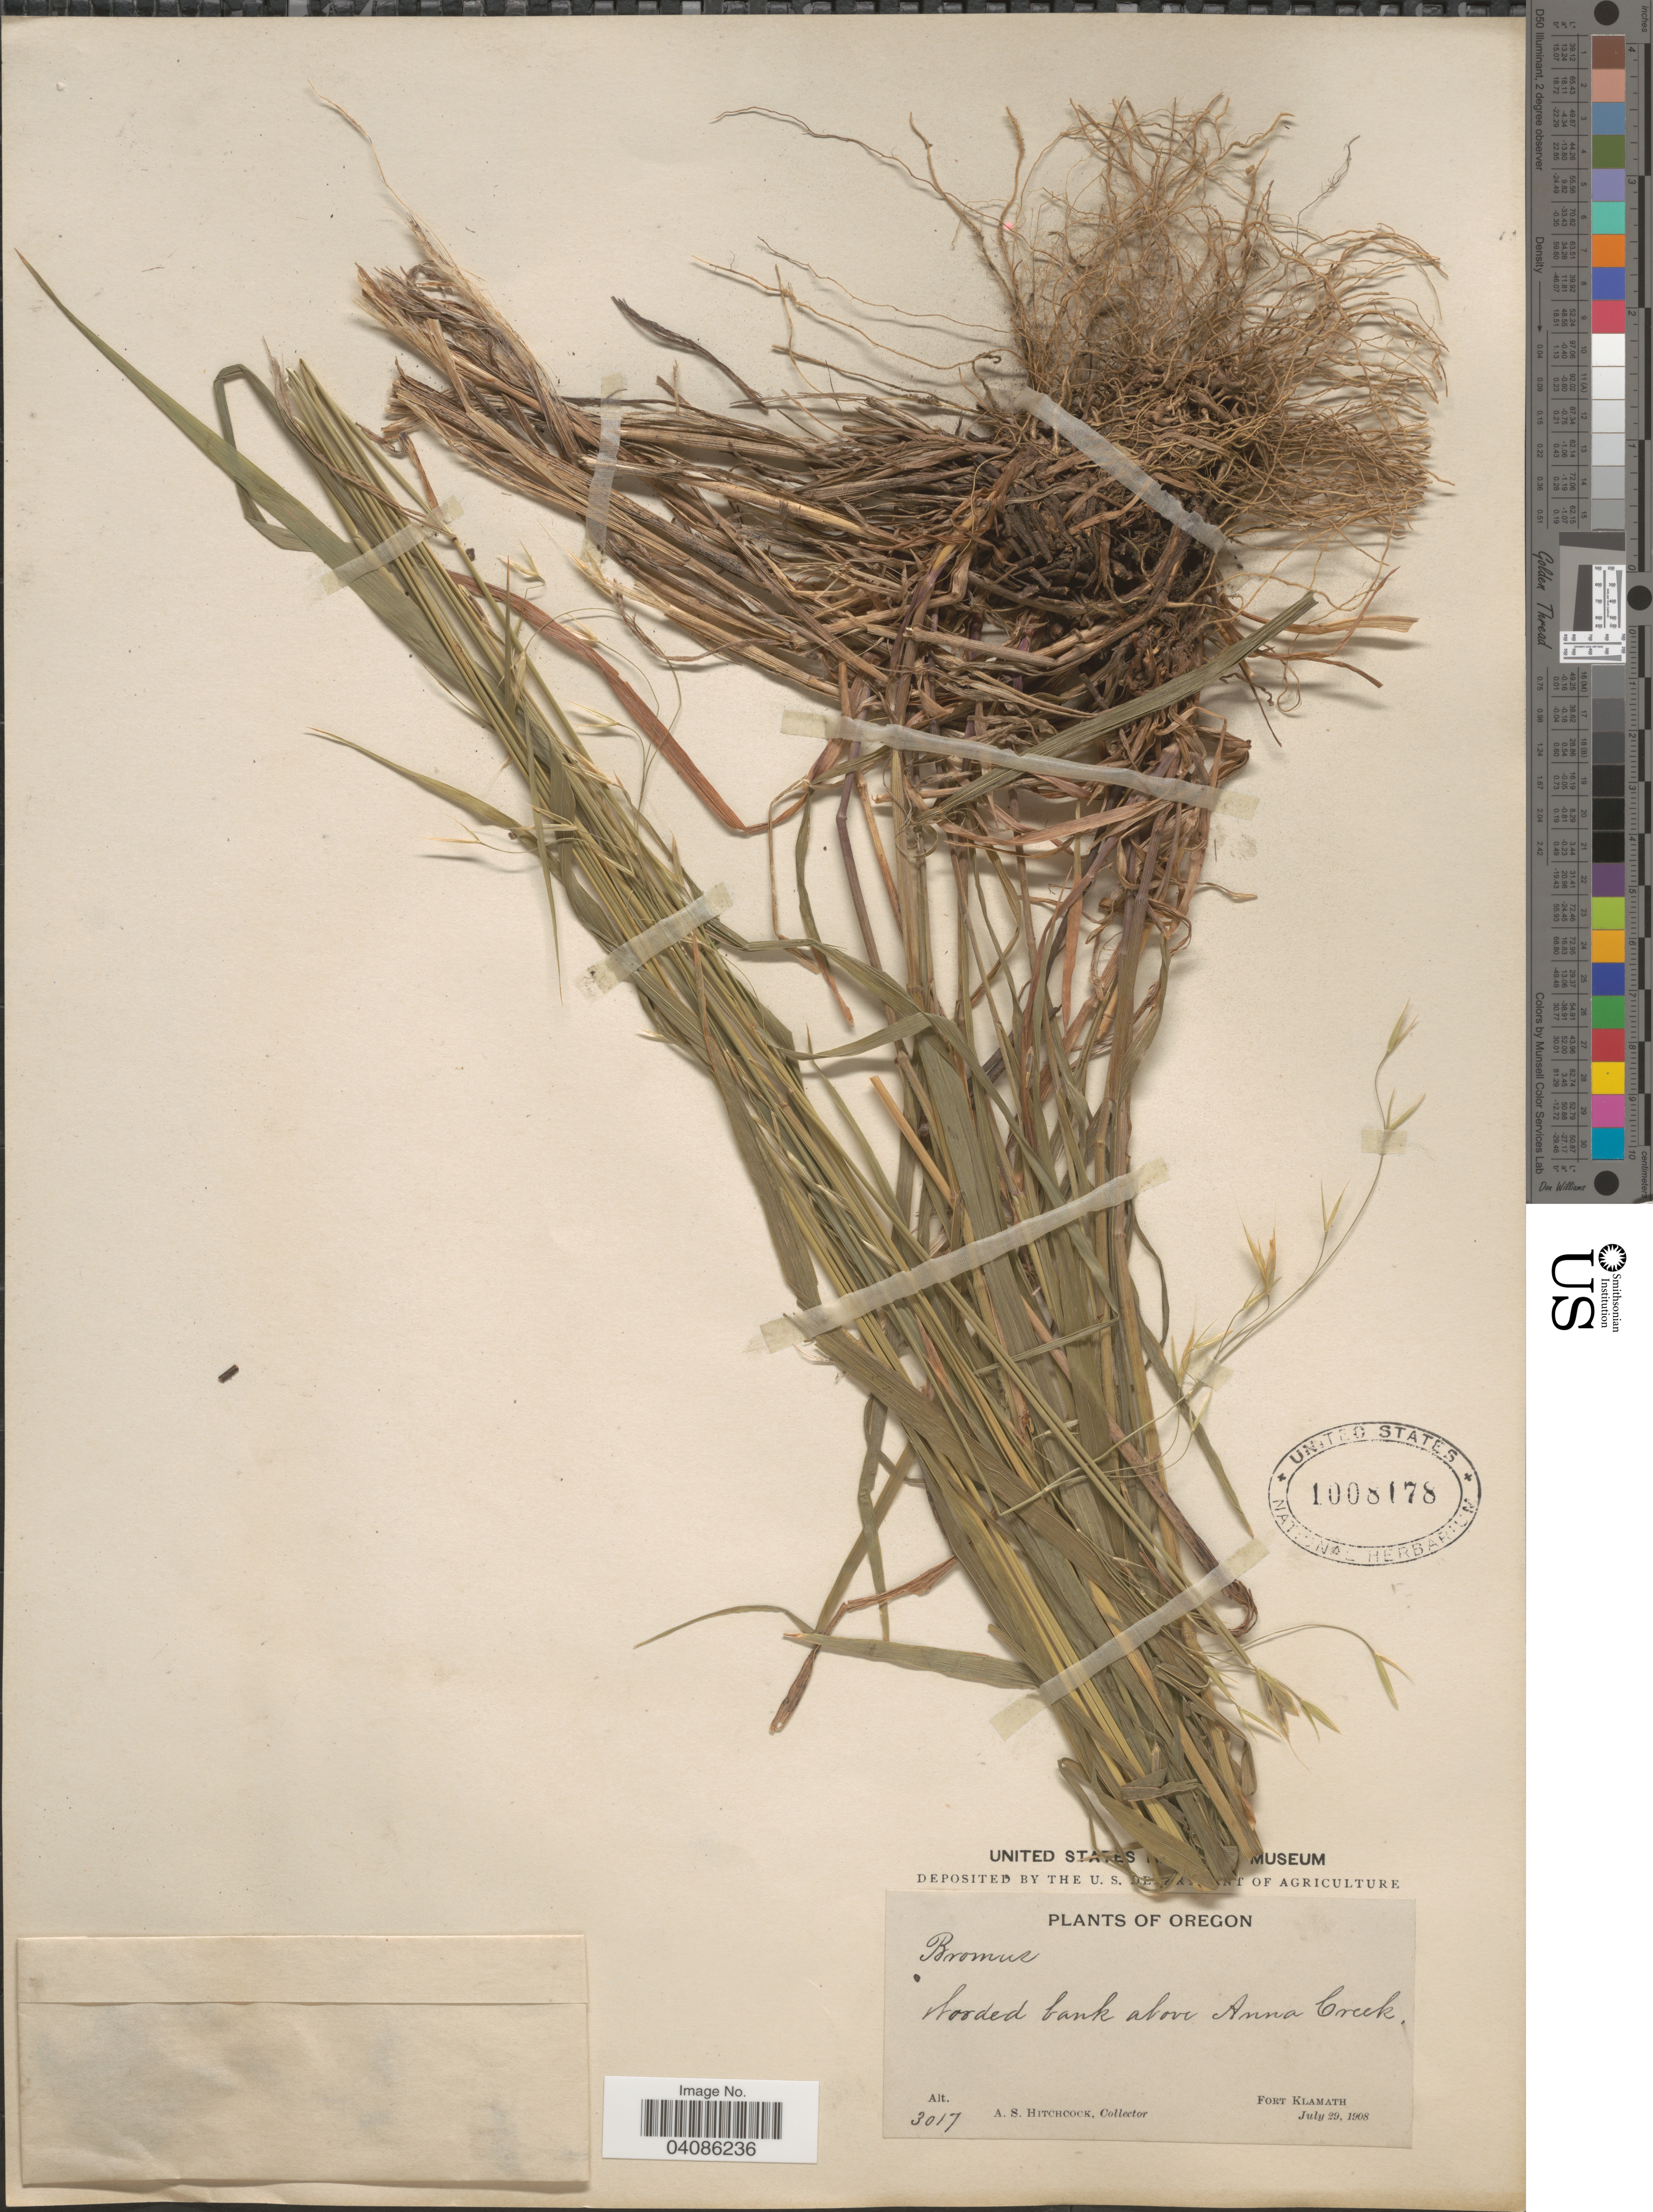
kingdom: Plantae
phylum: Tracheophyta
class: Liliopsida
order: Poales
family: Poaceae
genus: Bromus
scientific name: Bromus texensis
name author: (Shear) Hitchc.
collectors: A. S. Hitchcock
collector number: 3017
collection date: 1908-07-29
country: United States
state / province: Oregon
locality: Wooded bank above Anna Creek. Fort Klamath.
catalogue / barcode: US 1008178